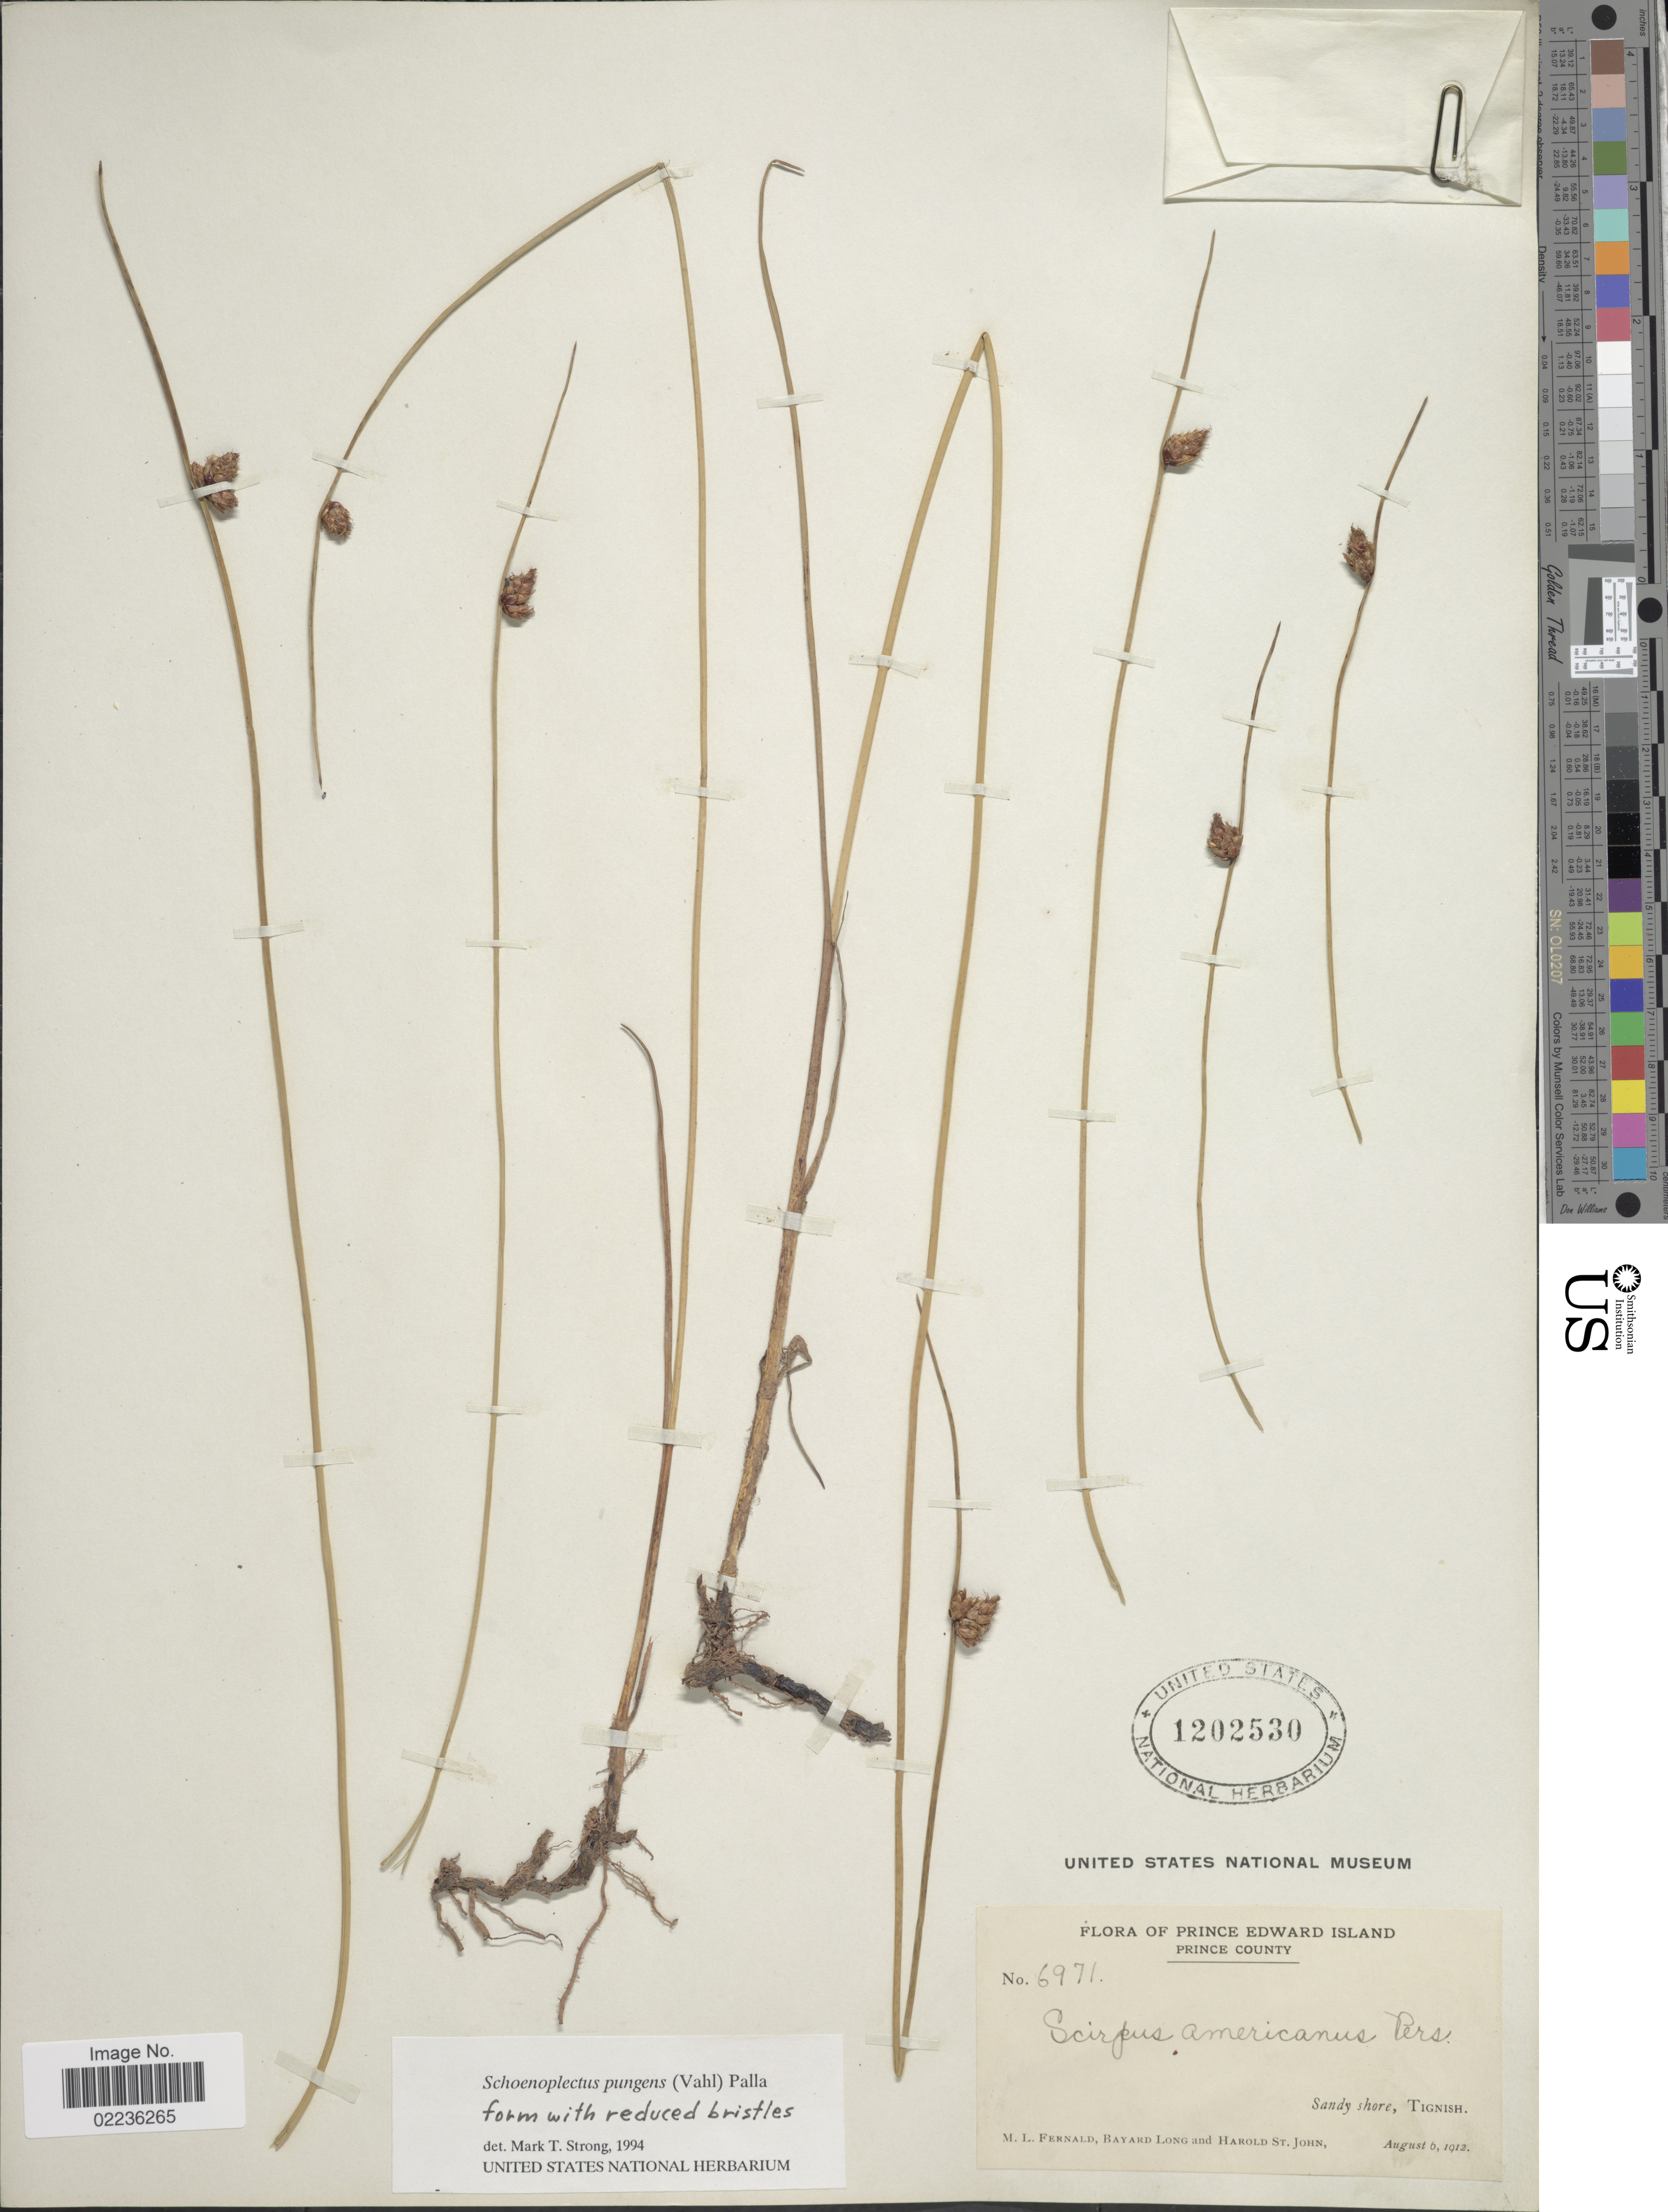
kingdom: Plantae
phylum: Tracheophyta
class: Liliopsida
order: Poales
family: Cyperaceae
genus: Schoenoplectus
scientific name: Schoenoplectus pungens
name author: (Vahl) Palla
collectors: M. L. Fernald, B. Long & H. St. John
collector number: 6971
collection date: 1912-08-06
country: Canada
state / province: Prince Edward Island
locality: Prince County. Sandy shore, Tignish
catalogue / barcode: US 1202530